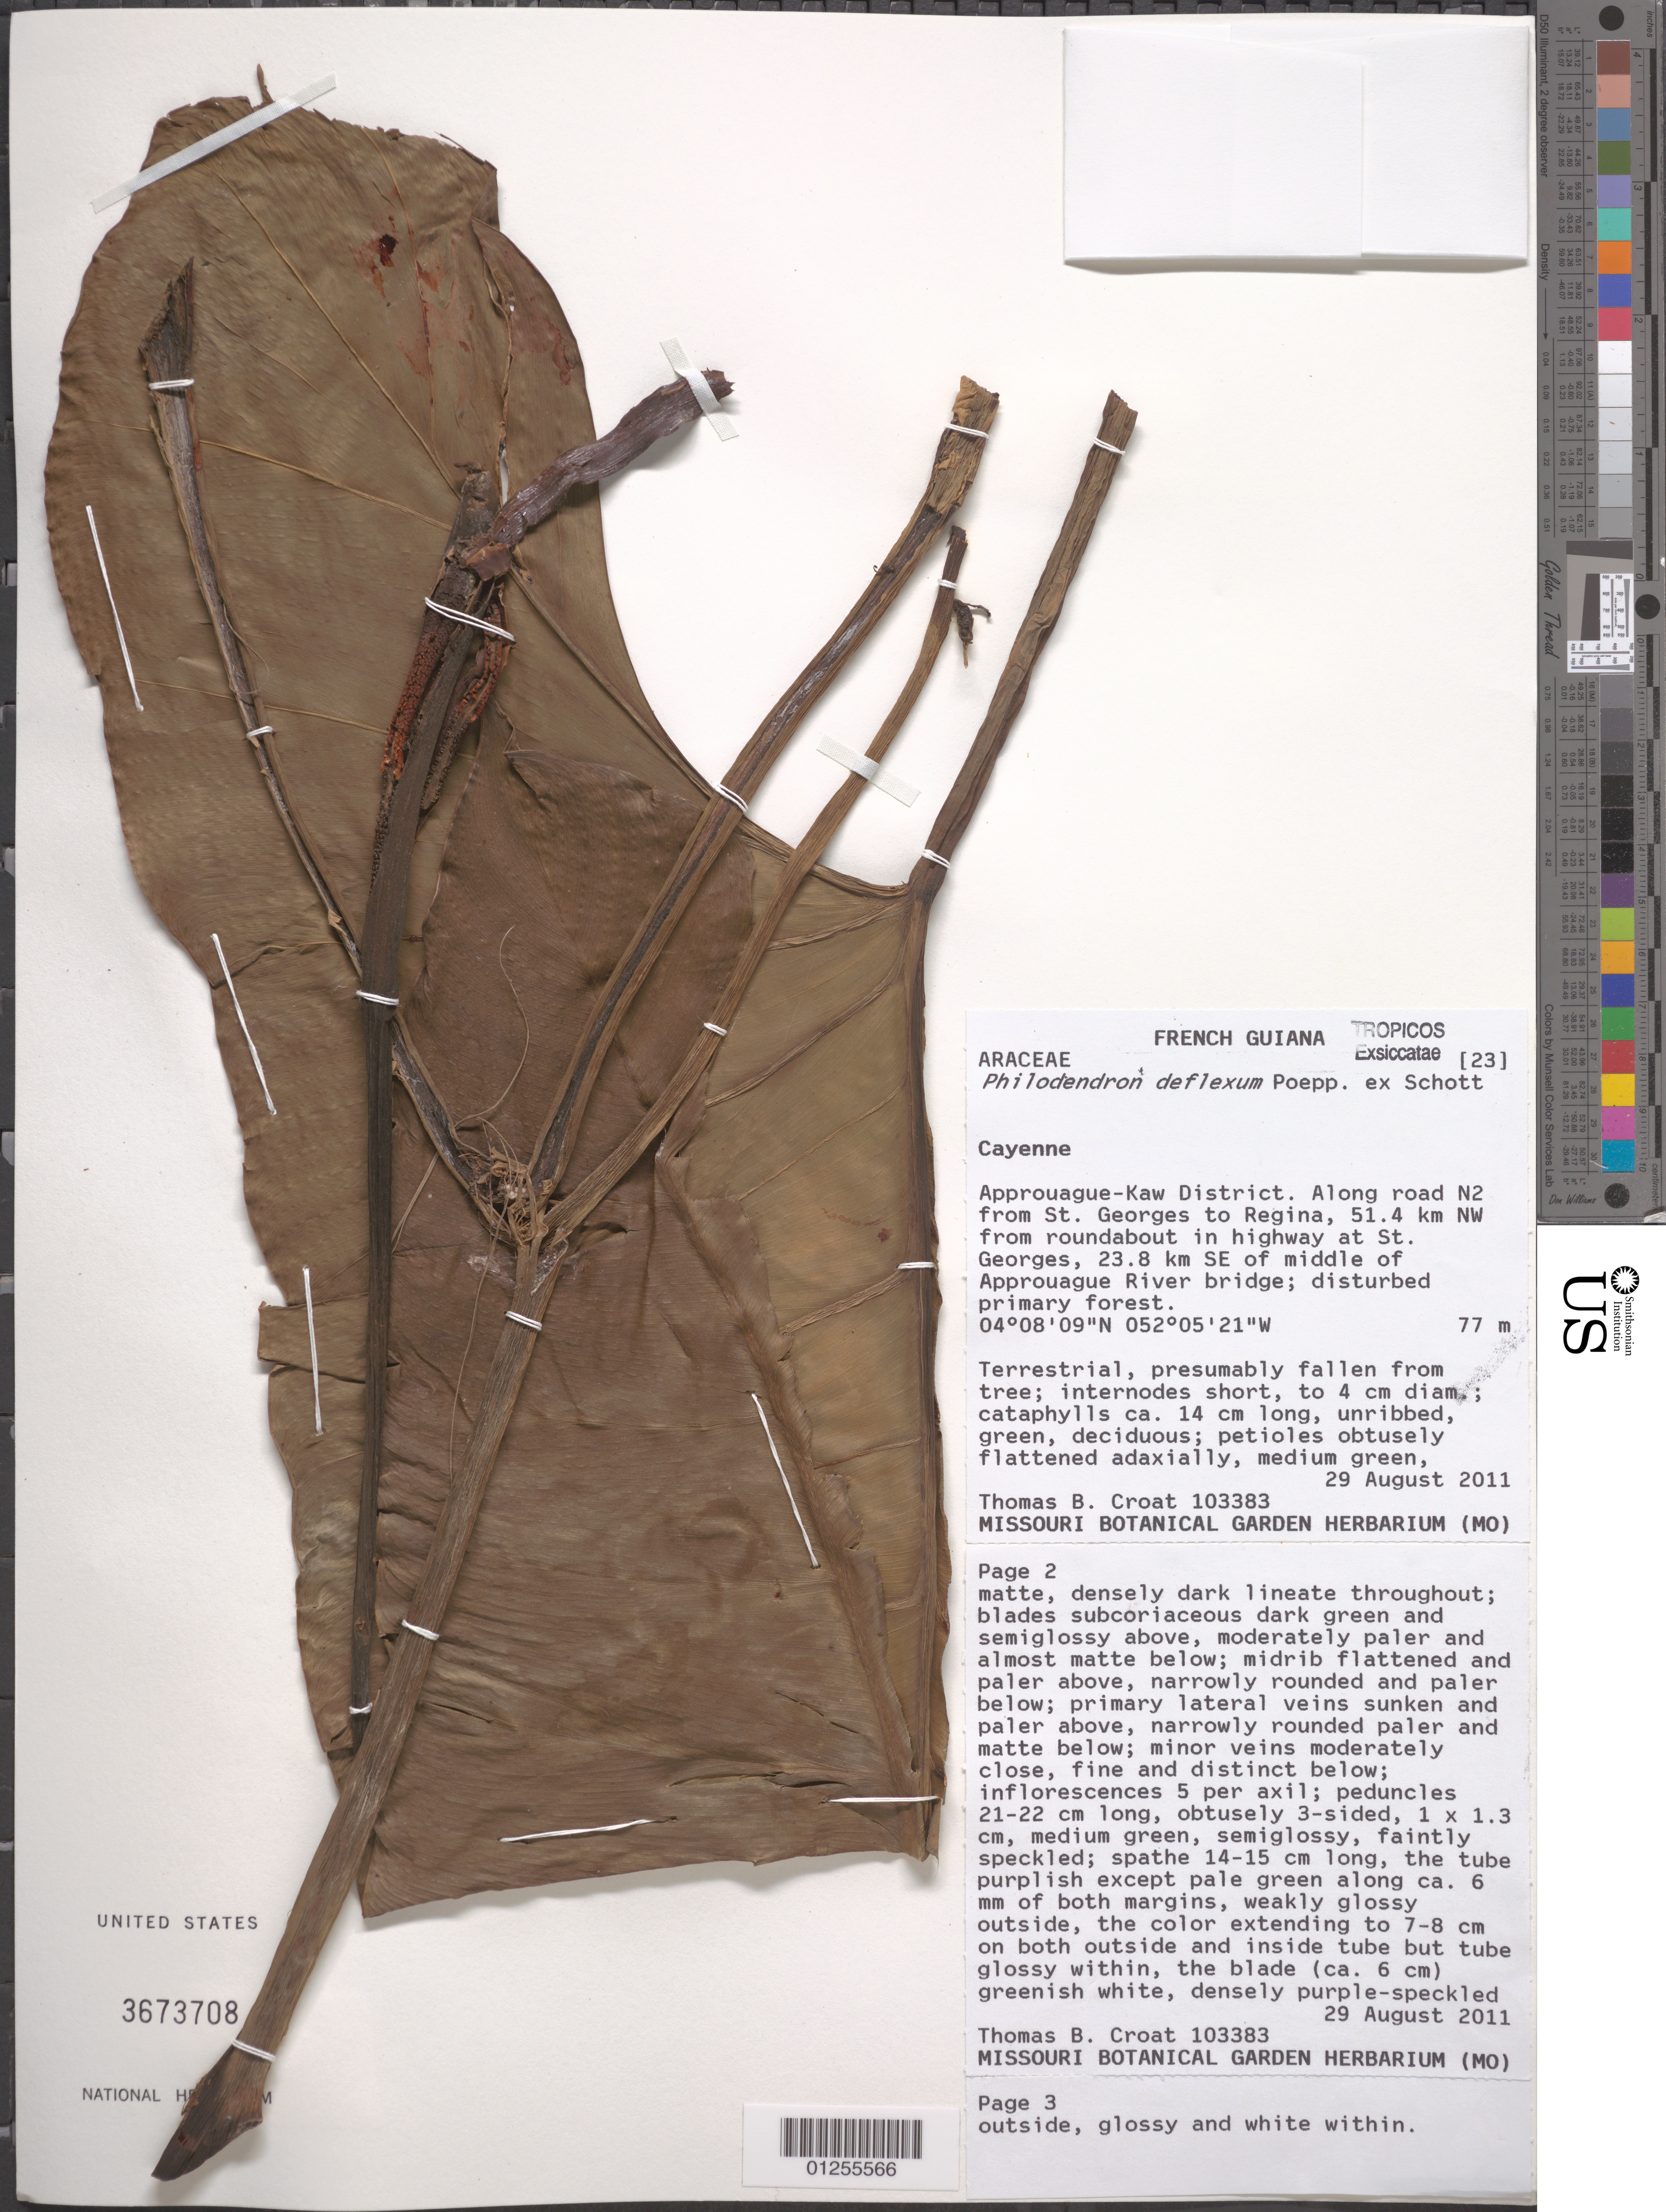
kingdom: Plantae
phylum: Tracheophyta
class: Liliopsida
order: Alismatales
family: Araceae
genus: Philodendron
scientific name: Philodendron deflexum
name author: Poepp. ex Schott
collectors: T. B. Croat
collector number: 103383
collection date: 2011-08-29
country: French Guiana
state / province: Cayenne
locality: Approuage-Kaw District. Along road N2 from St. Georges to Regina, 51.4 km NW from roundabout in highway at St. Georges, 23.8 km SE of middle of Approuague River bridge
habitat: Disturbed primary forest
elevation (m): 77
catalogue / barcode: US 3673708